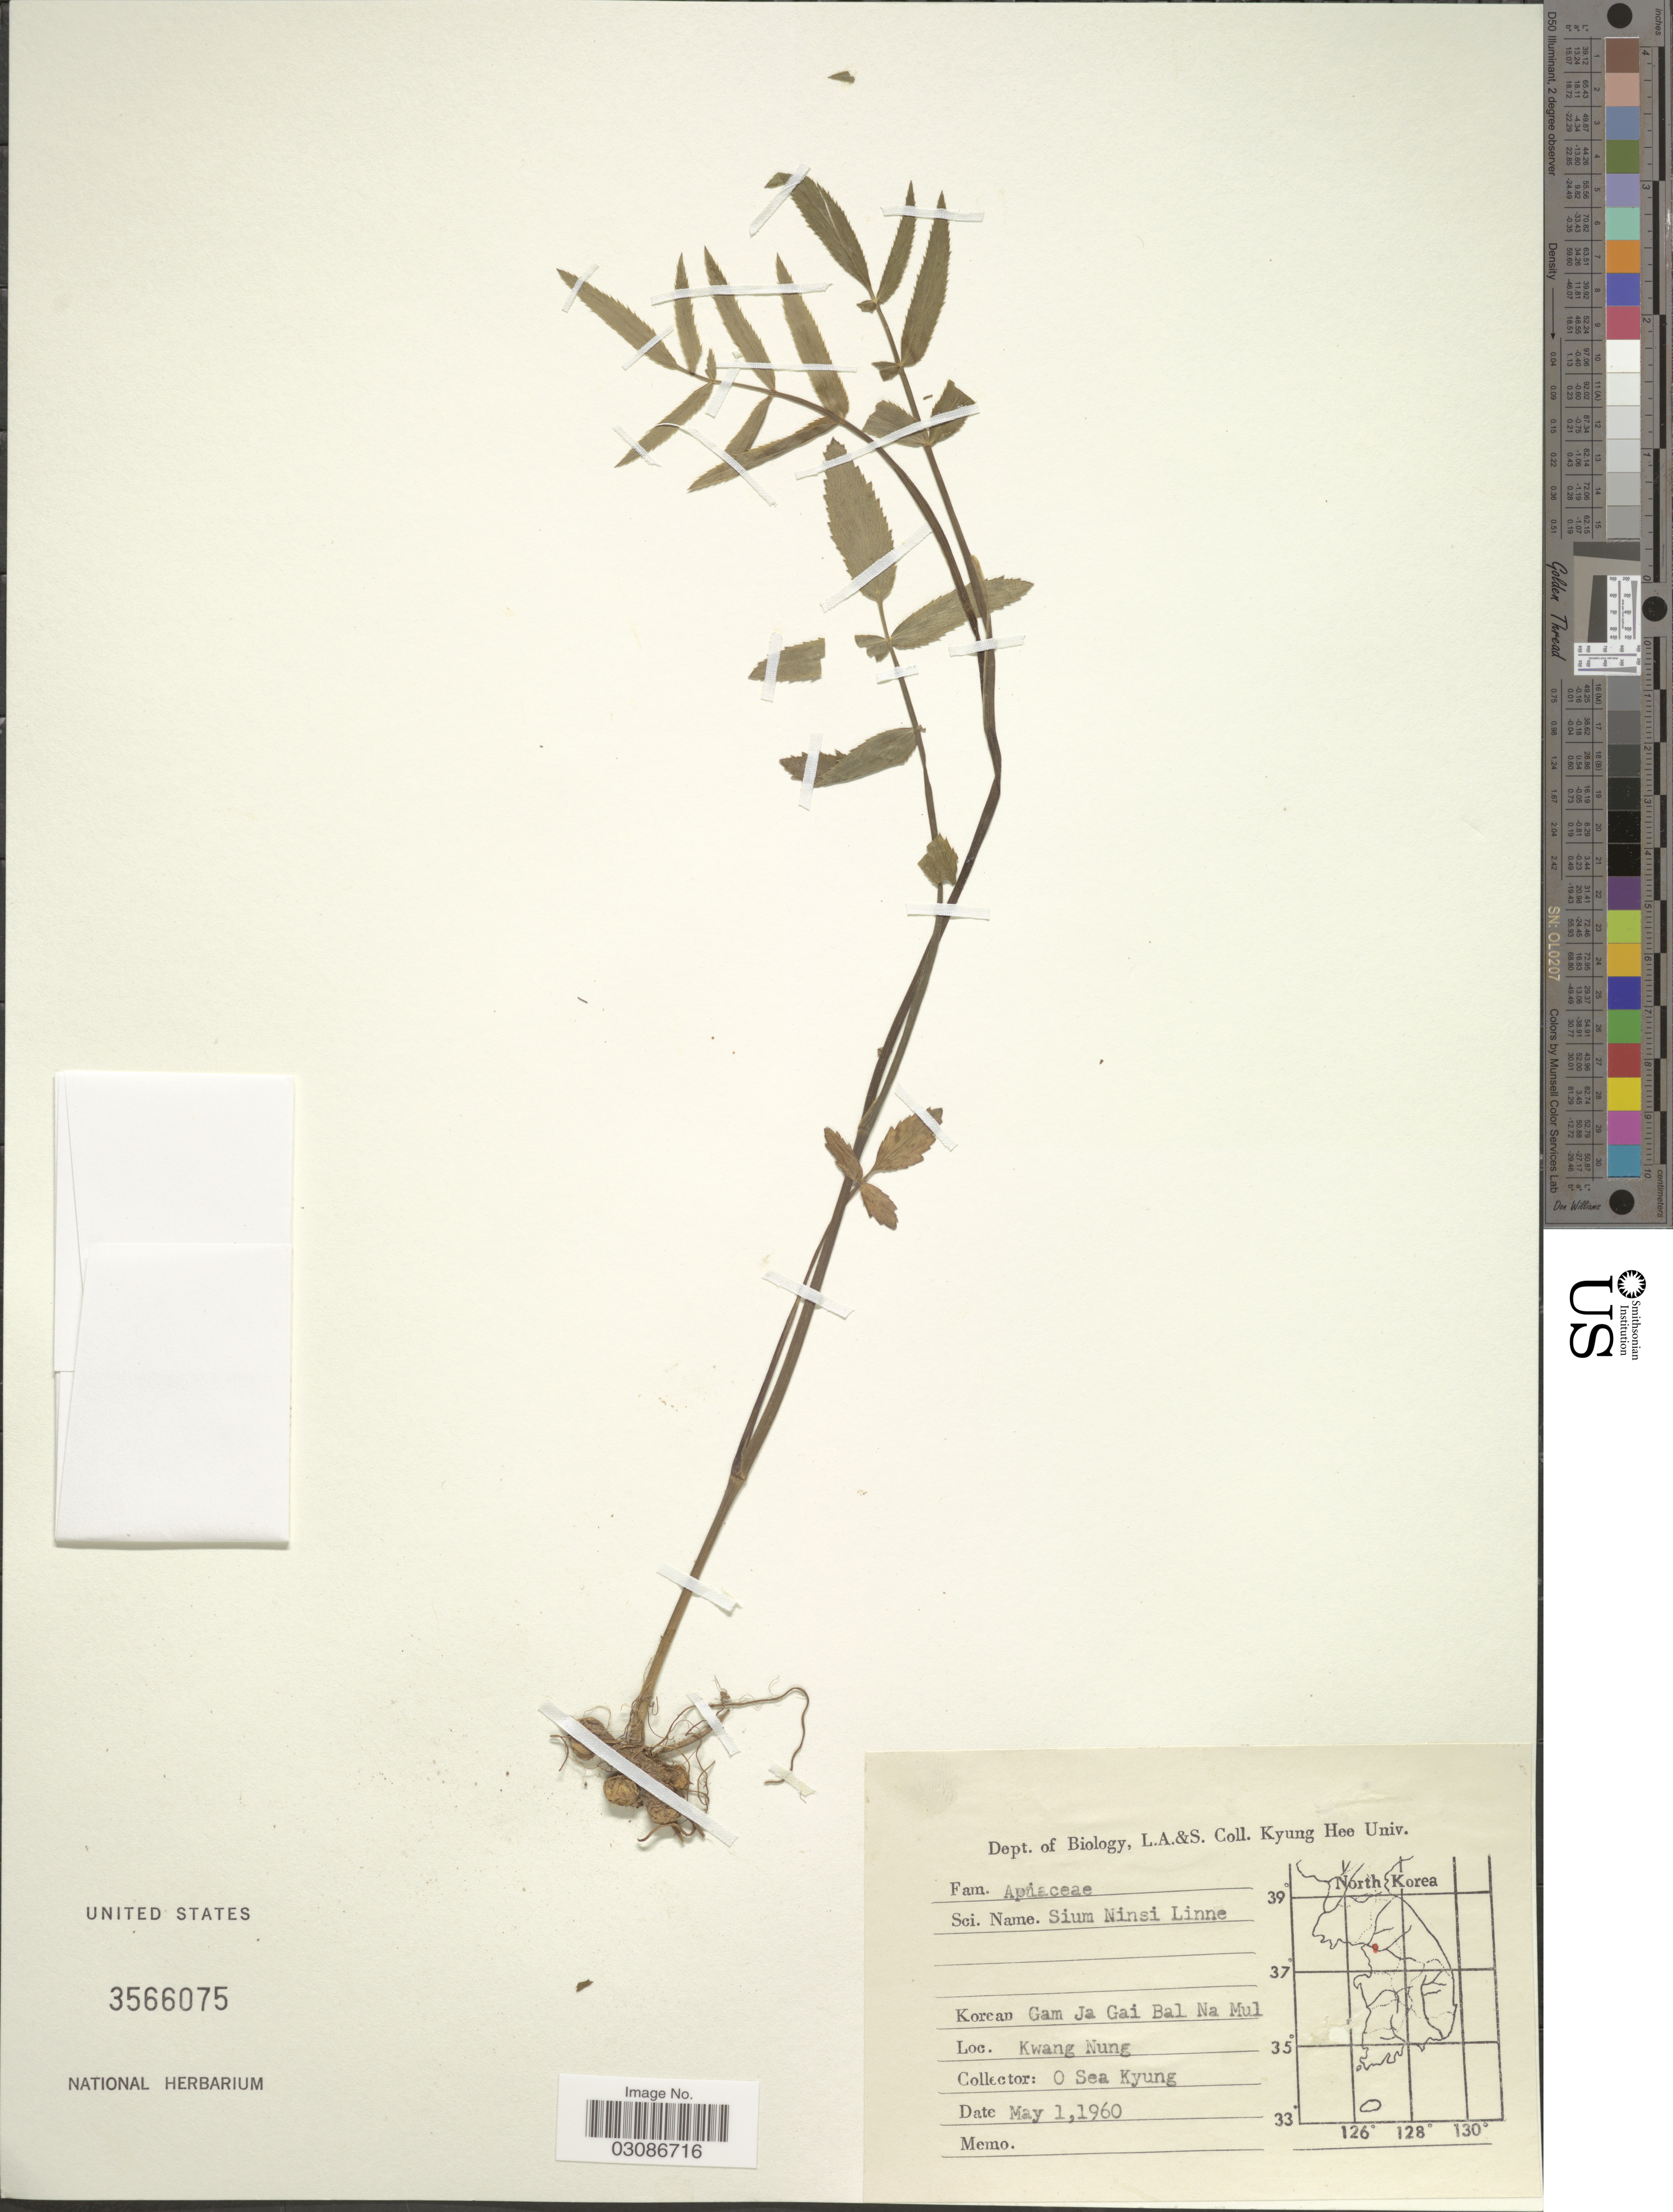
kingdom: Plantae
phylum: Tracheophyta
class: Magnoliopsida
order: Apiales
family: Apiaceae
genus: Sium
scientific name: Sium ninsi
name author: Thunb.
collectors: O. Kyung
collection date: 1960-05-01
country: South Korea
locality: Kwang Nung.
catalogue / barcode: US 3566075